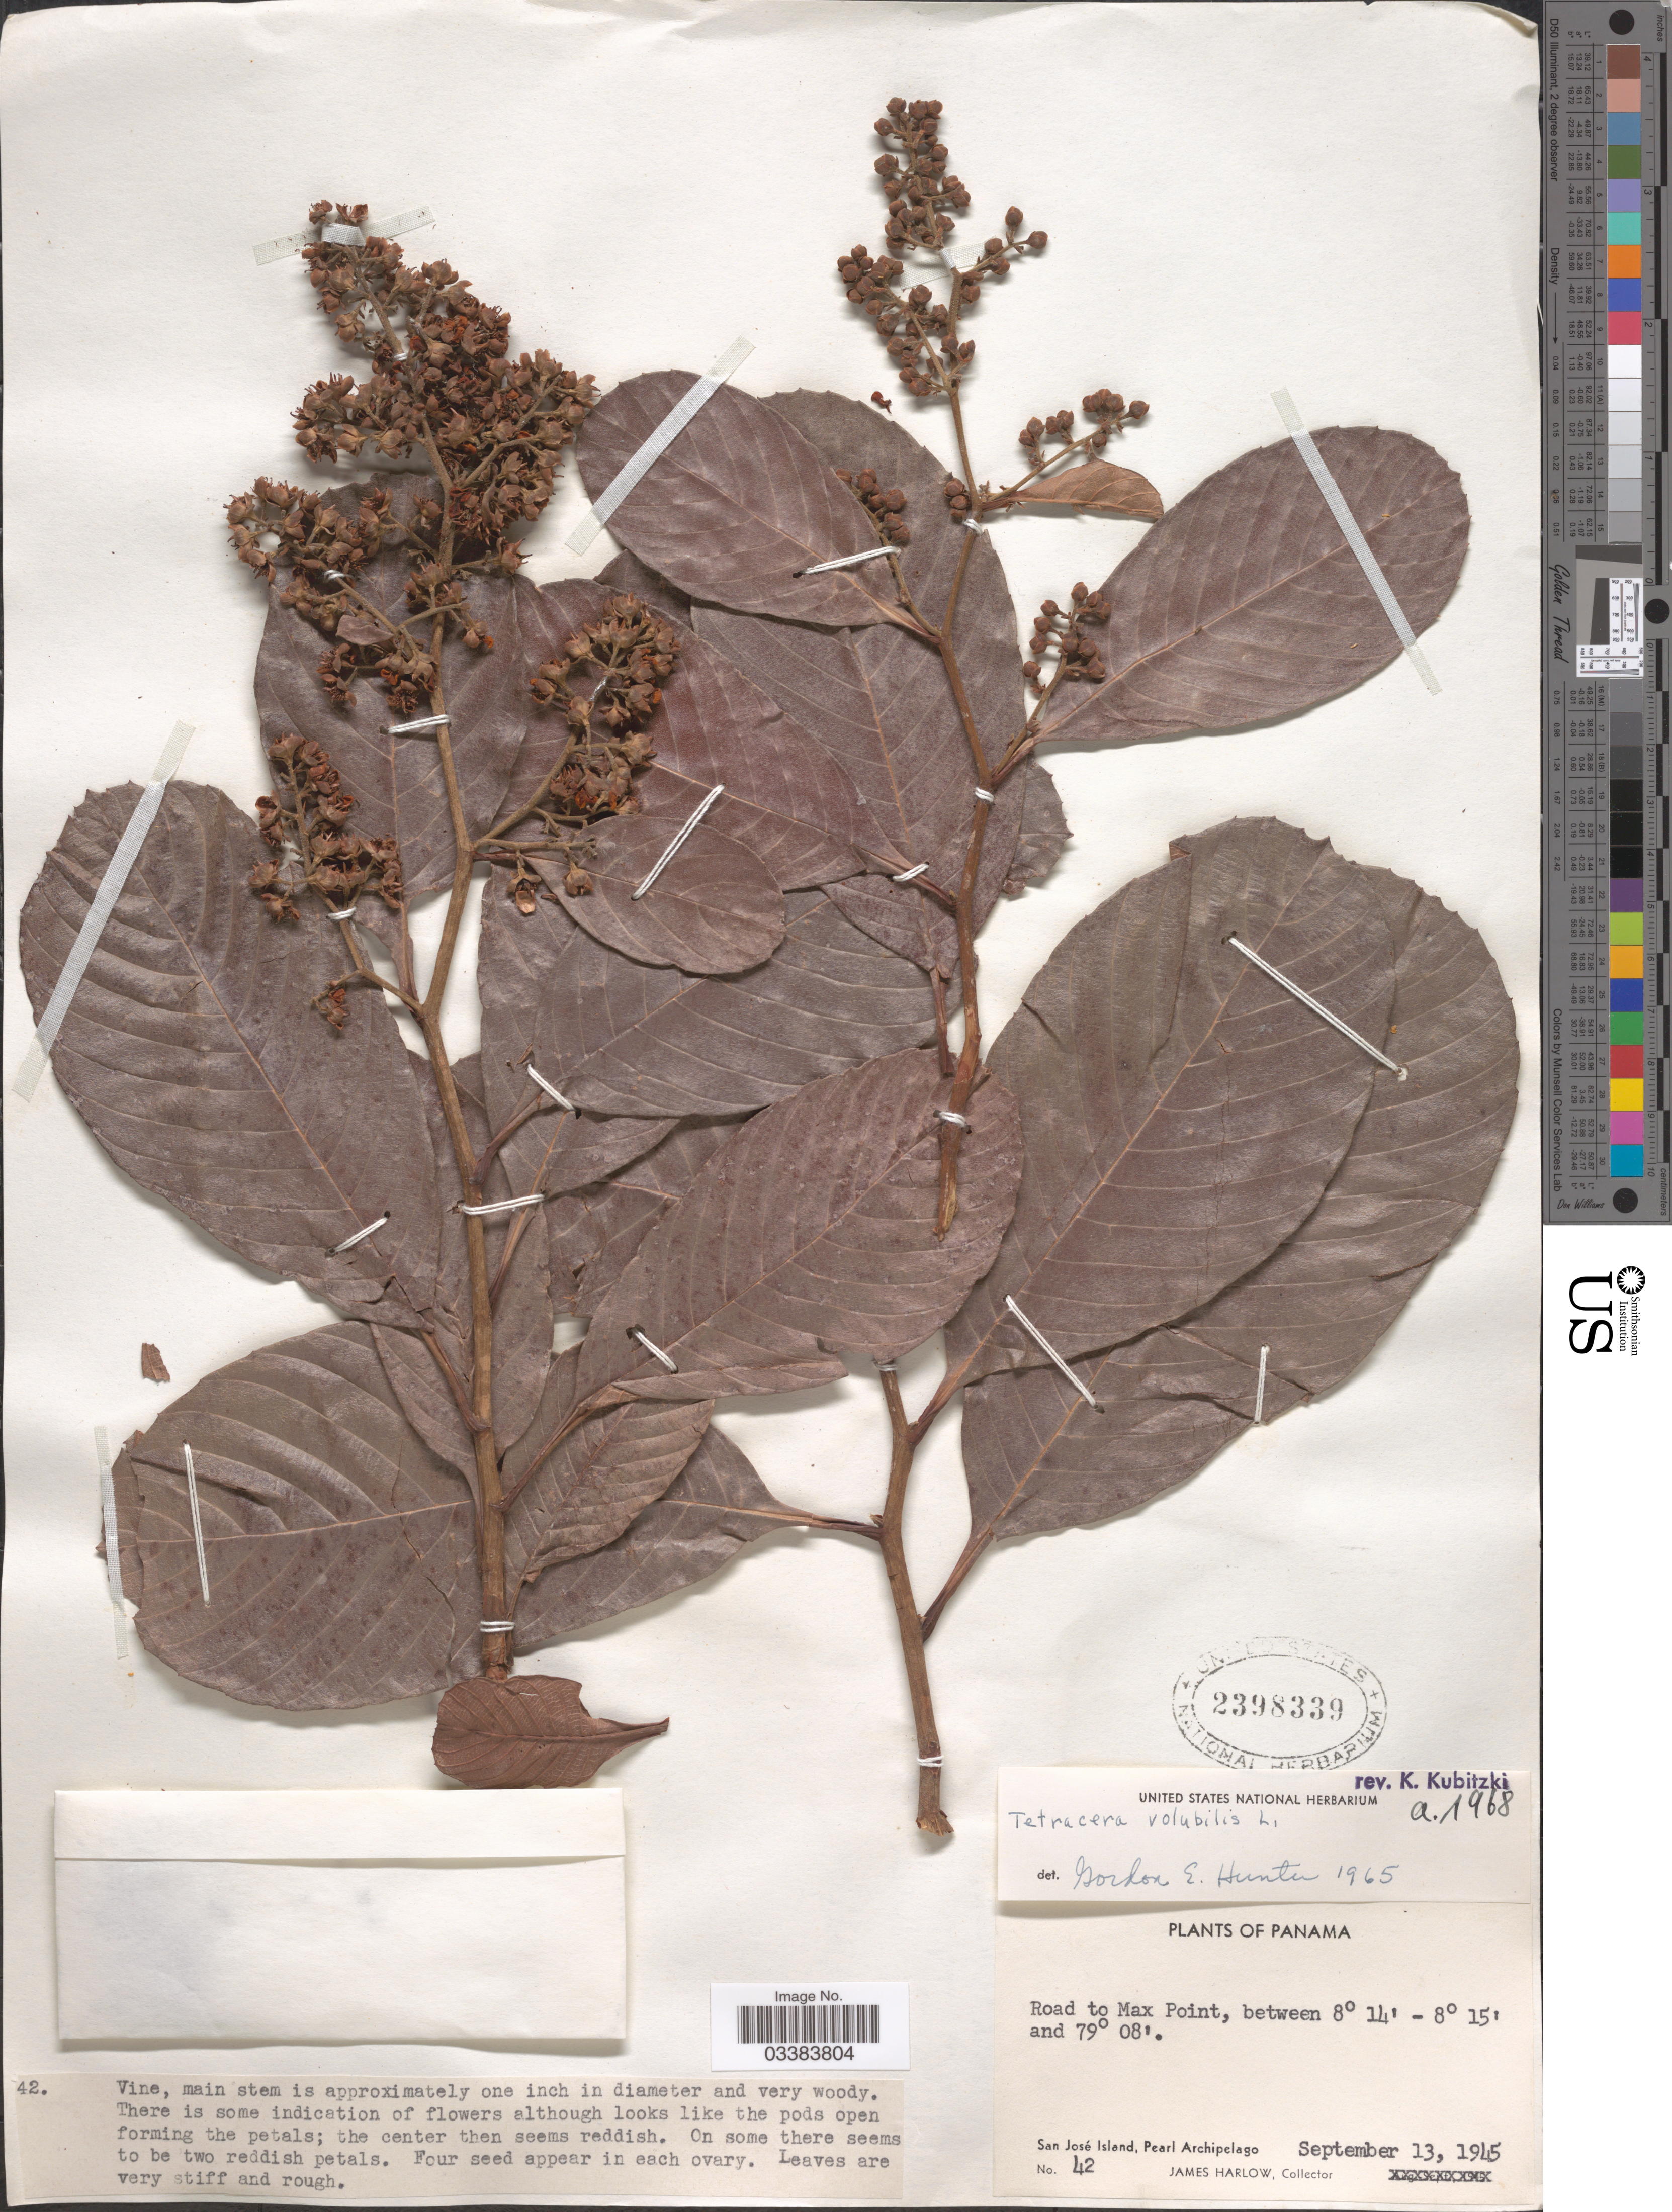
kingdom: Plantae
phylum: Tracheophyta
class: Magnoliopsida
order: Dilleniales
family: Dilleniaceae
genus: Tetracera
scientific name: Tetracera volubilis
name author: L.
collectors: J. Harlow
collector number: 42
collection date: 1945-09-13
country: Panama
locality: Road to Max Point. San José Island, Pearl Archipelago.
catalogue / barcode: US 2398339